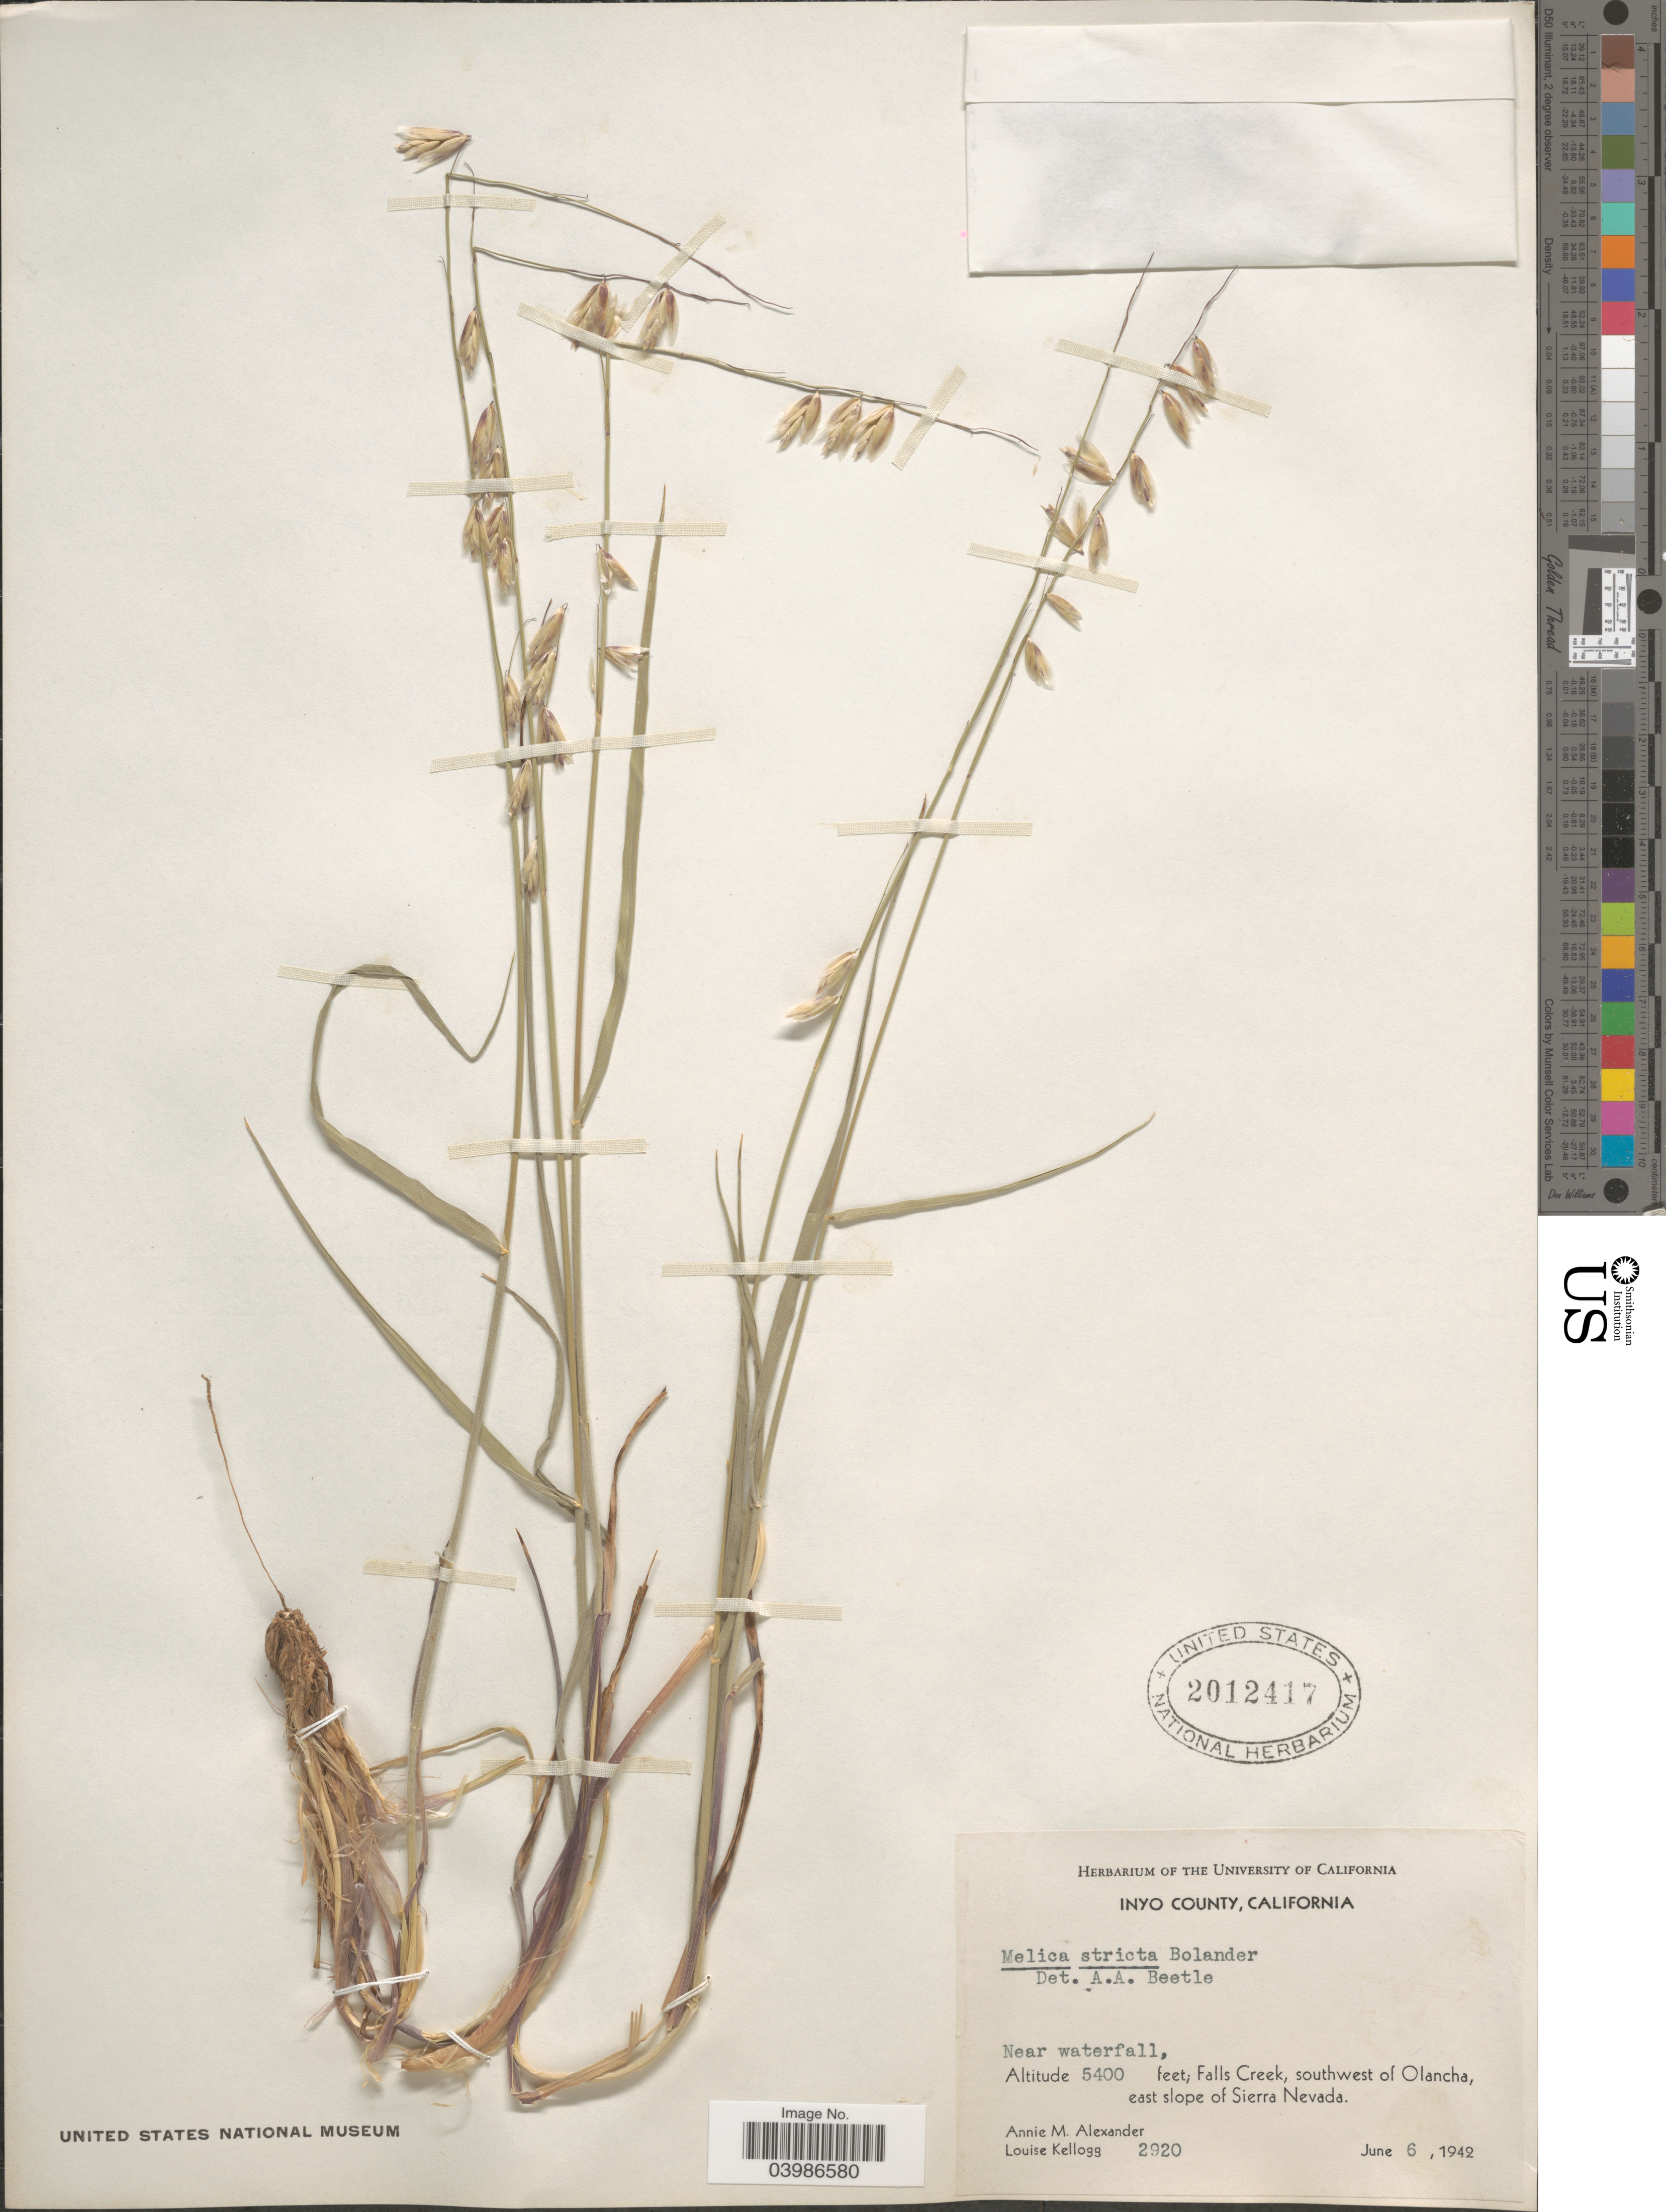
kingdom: Plantae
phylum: Tracheophyta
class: Liliopsida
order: Poales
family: Poaceae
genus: Melica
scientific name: Melica stricta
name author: Bol.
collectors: A. M. Alexander & L. Kellogg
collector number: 2920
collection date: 1942-06-06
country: United States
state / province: California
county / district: Inyo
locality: Inyo County. Near waterfall, Falls Creek, southwest of Olancha, east slope of Sierra Nevada.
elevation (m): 1646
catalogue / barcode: US 2012417